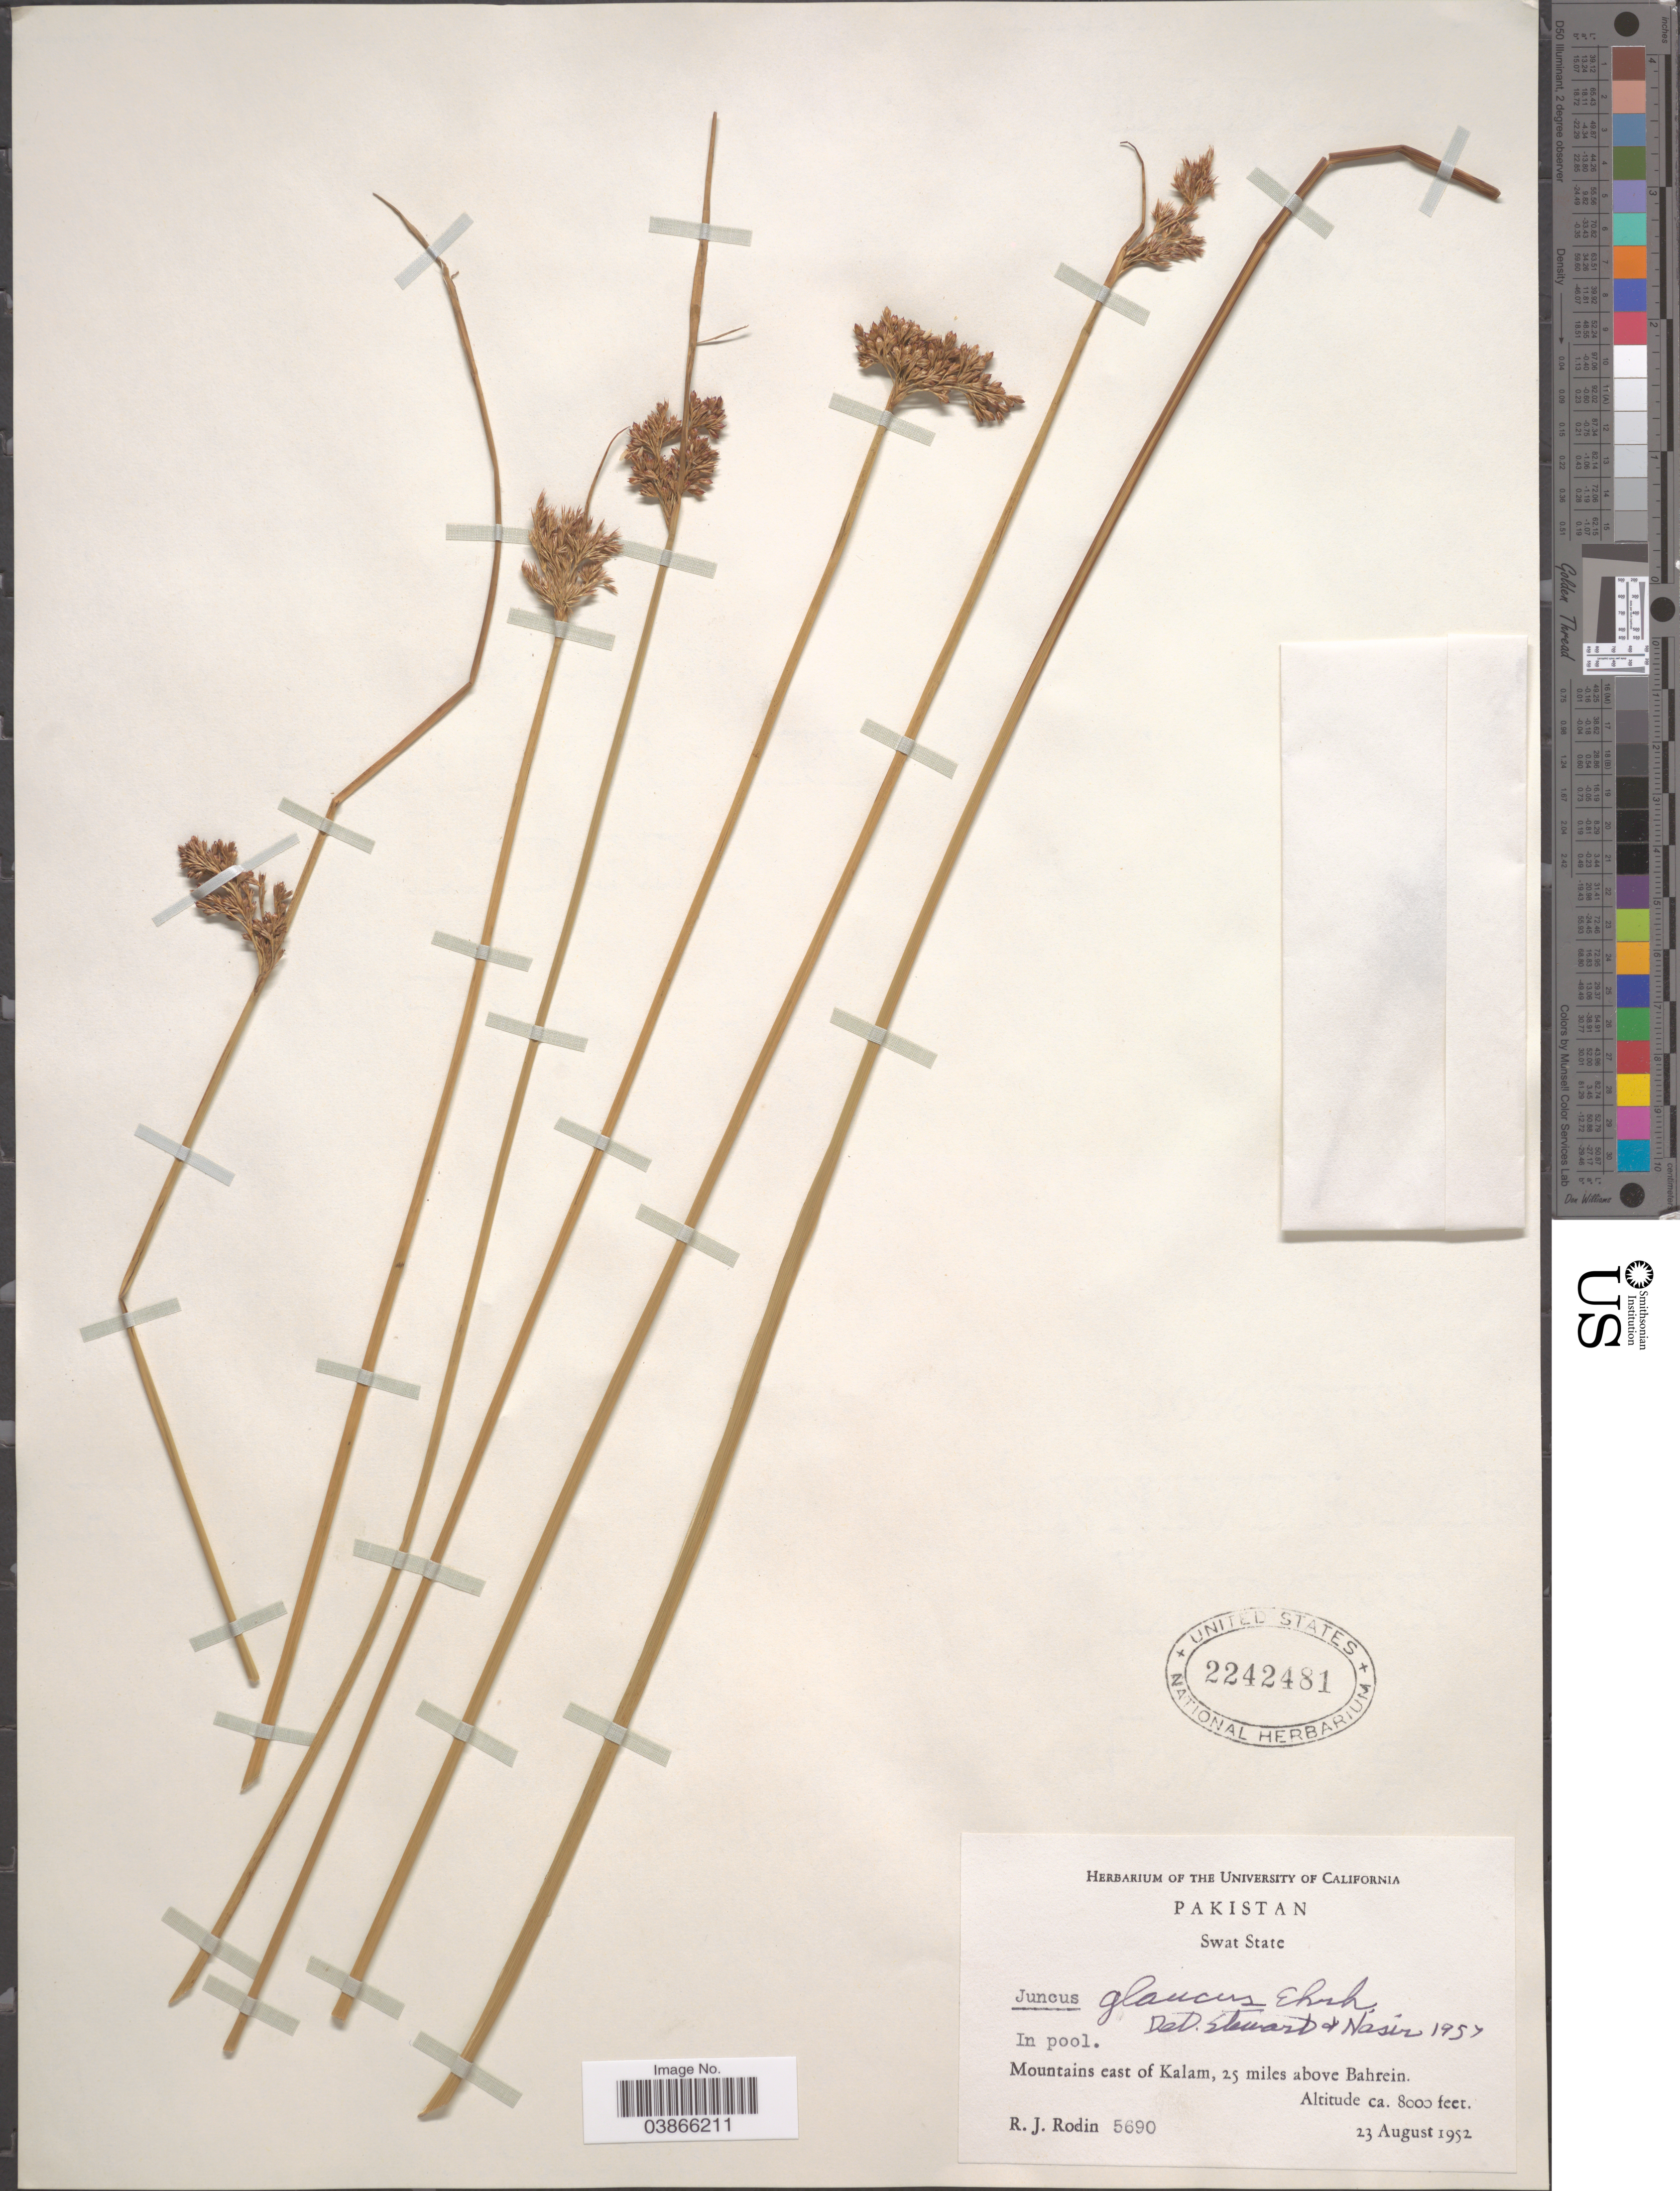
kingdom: Plantae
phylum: Tracheophyta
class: Liliopsida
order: Poales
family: Juncaceae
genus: Juncus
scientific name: Juncus glaucus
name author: Ehrh.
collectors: R. J. Rodin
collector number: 5690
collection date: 1952-08-23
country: Pakistan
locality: Swat State. Mountains east of Kalam, 25 miles above Bahrein.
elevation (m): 2438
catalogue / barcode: US 2242481